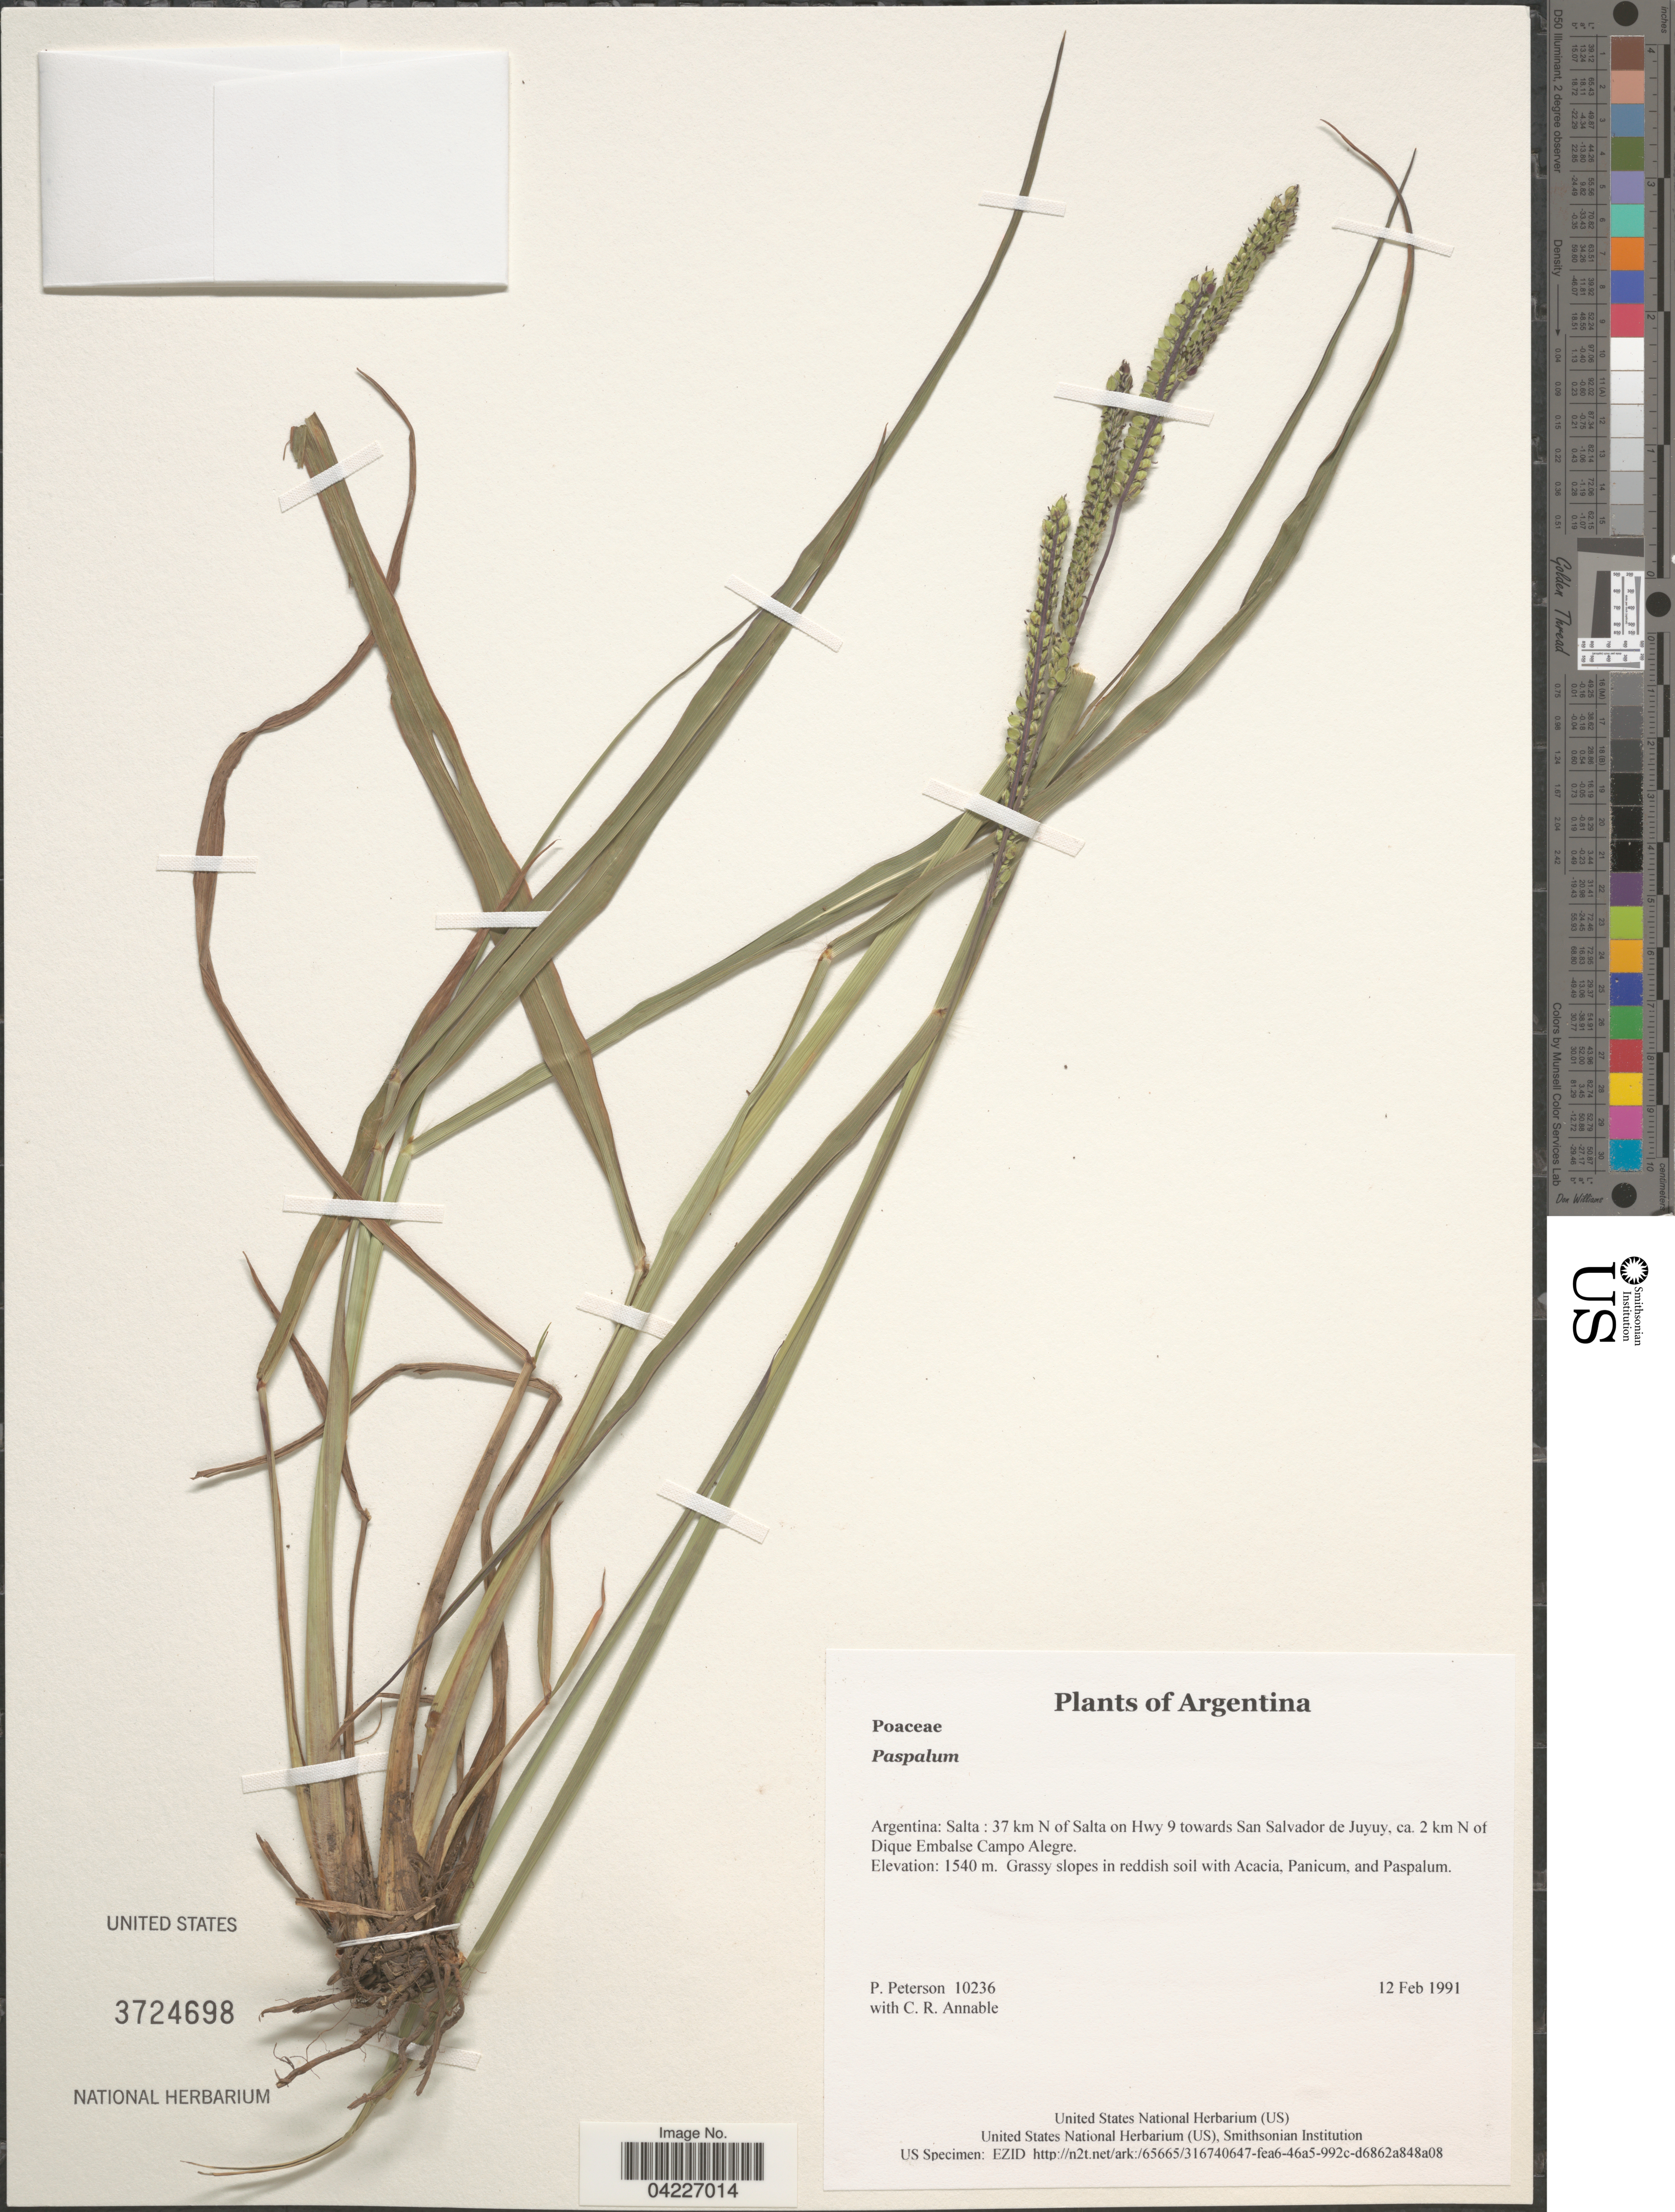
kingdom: Plantae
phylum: Tracheophyta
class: Liliopsida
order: Poales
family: Poaceae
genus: Paspalum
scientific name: Paspalum sp.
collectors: P. Peterson & C. R. Annable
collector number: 10236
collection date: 1991-02-12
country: Argentina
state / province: Salta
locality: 37 km N of Salta on Hwy 9 towards San Salvador de Juyuy, ca. 2 km N of Dique Embalse Campo Alegre.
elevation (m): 1540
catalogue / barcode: US 3724698